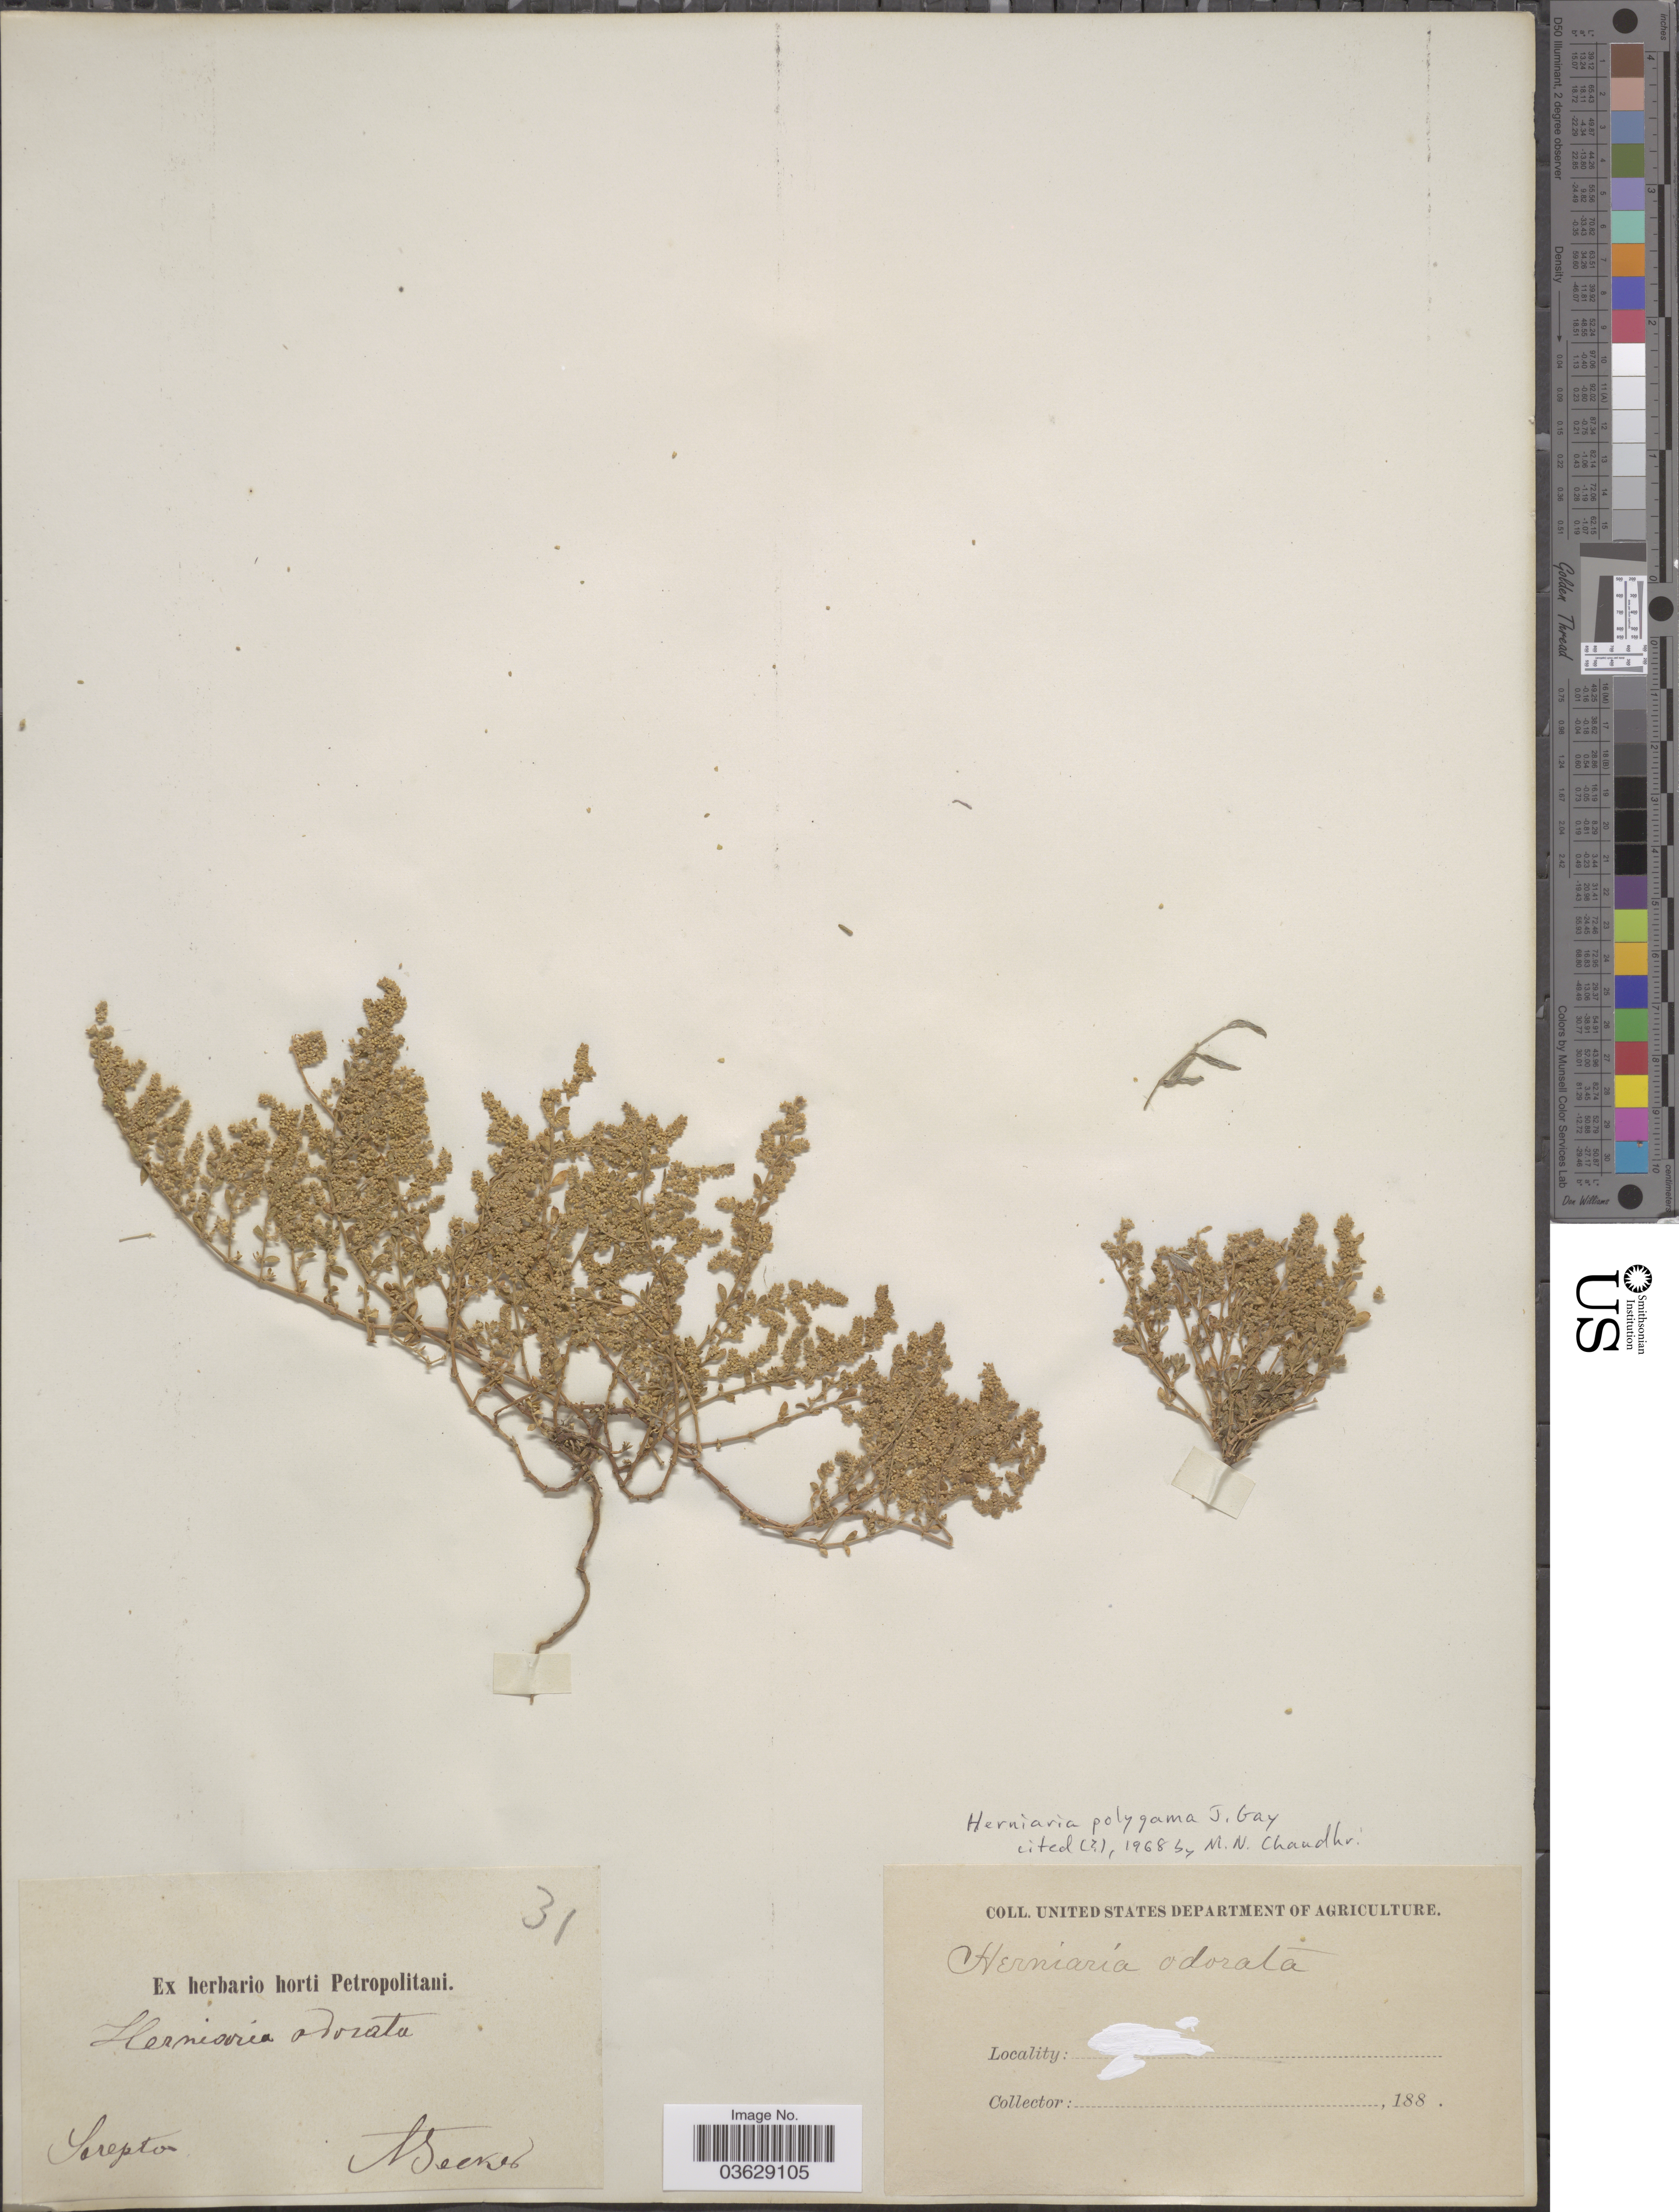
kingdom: Plantae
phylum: Tracheophyta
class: Magnoliopsida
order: Caryophyllales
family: Caryophyllaceae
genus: Herniaria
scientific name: Herniaria polygama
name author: J. Gay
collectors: A. Becker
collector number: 31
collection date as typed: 188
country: Russian Federation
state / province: Volgograd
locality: Sarepta.